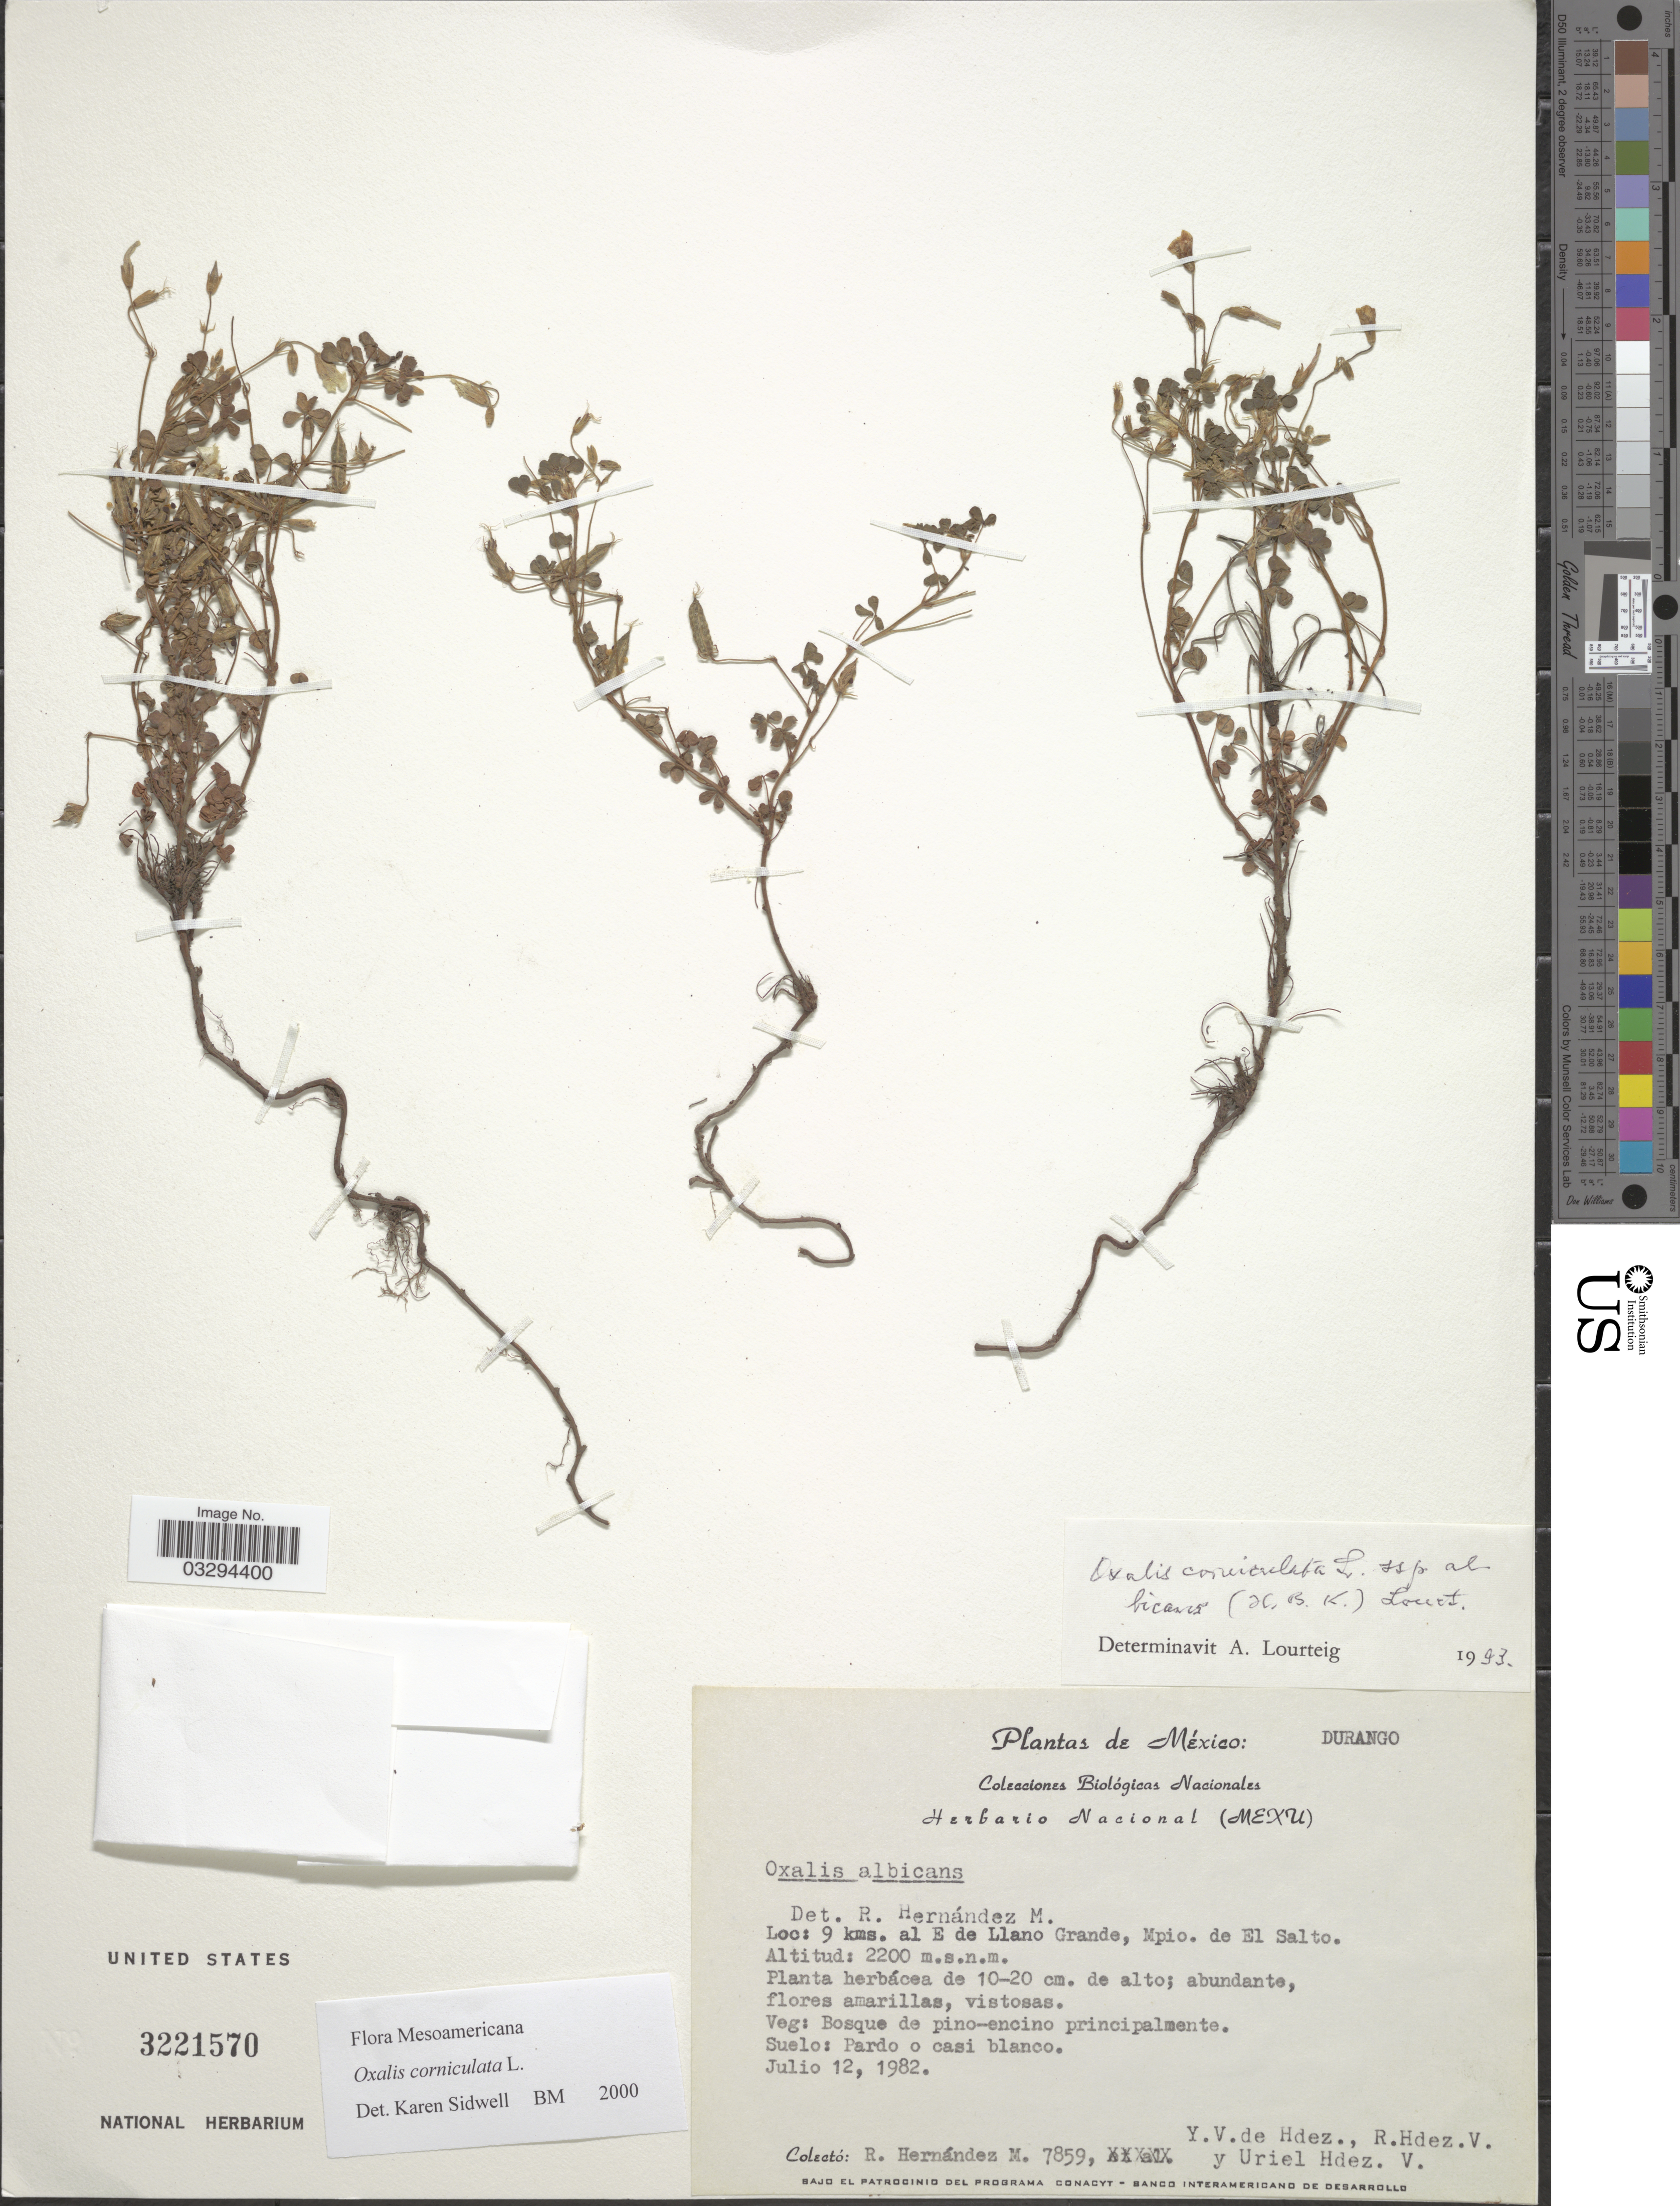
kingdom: Plantae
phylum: Tracheophyta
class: Magnoliopsida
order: Oxalidales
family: Oxalidaceae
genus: Oxalis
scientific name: Oxalis corniculata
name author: L.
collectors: R. Hernández M., Y. V. De Hdez, R. Hdez.-V. & U. Hdez.-V.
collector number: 7859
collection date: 1982-07-12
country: Mexico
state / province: Durango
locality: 9 kms. al E de Llano Grande, Mpio. de El Salto.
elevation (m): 2200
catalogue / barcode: US 3221570